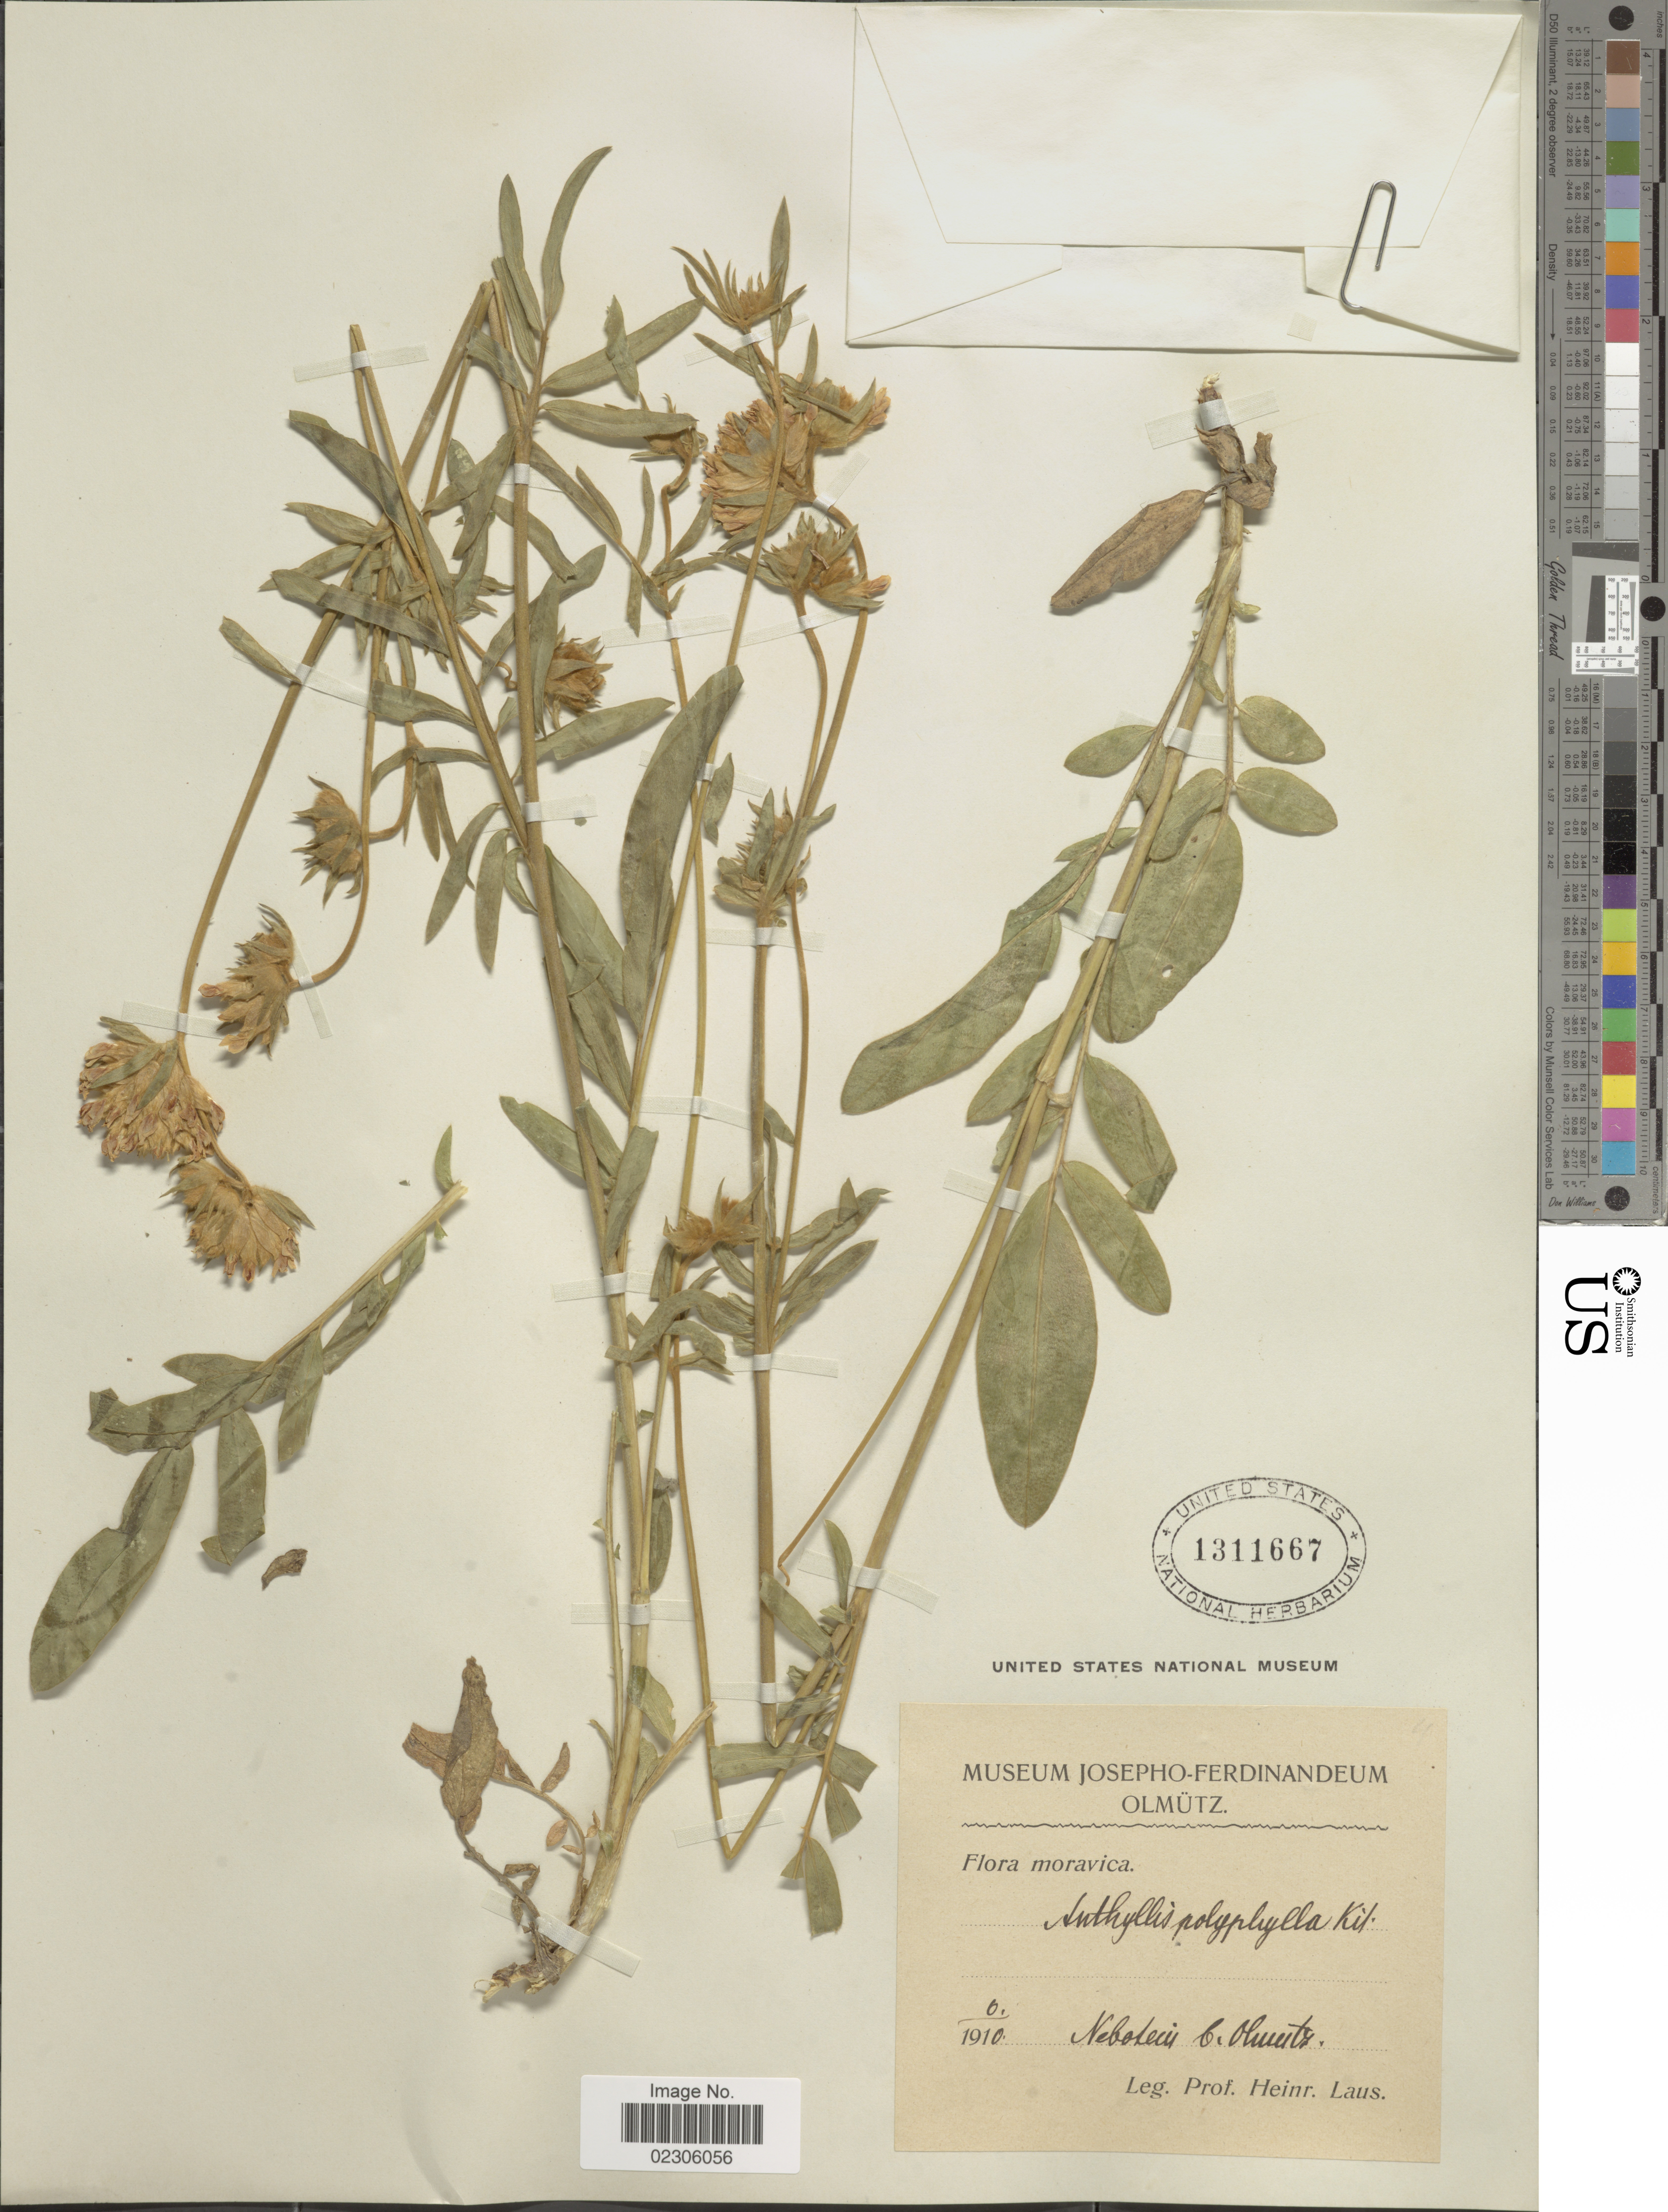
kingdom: Plantae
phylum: Tracheophyta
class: Magnoliopsida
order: Fabales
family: Fabaceae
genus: Anthyllis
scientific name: Anthyllis vulneraria subsp. polyphylla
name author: (DC.) Nyman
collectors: H. Laus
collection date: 1910-06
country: Czechia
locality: Moravica, Nebotecis b. Olments [interpreted]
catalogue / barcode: US 1311667